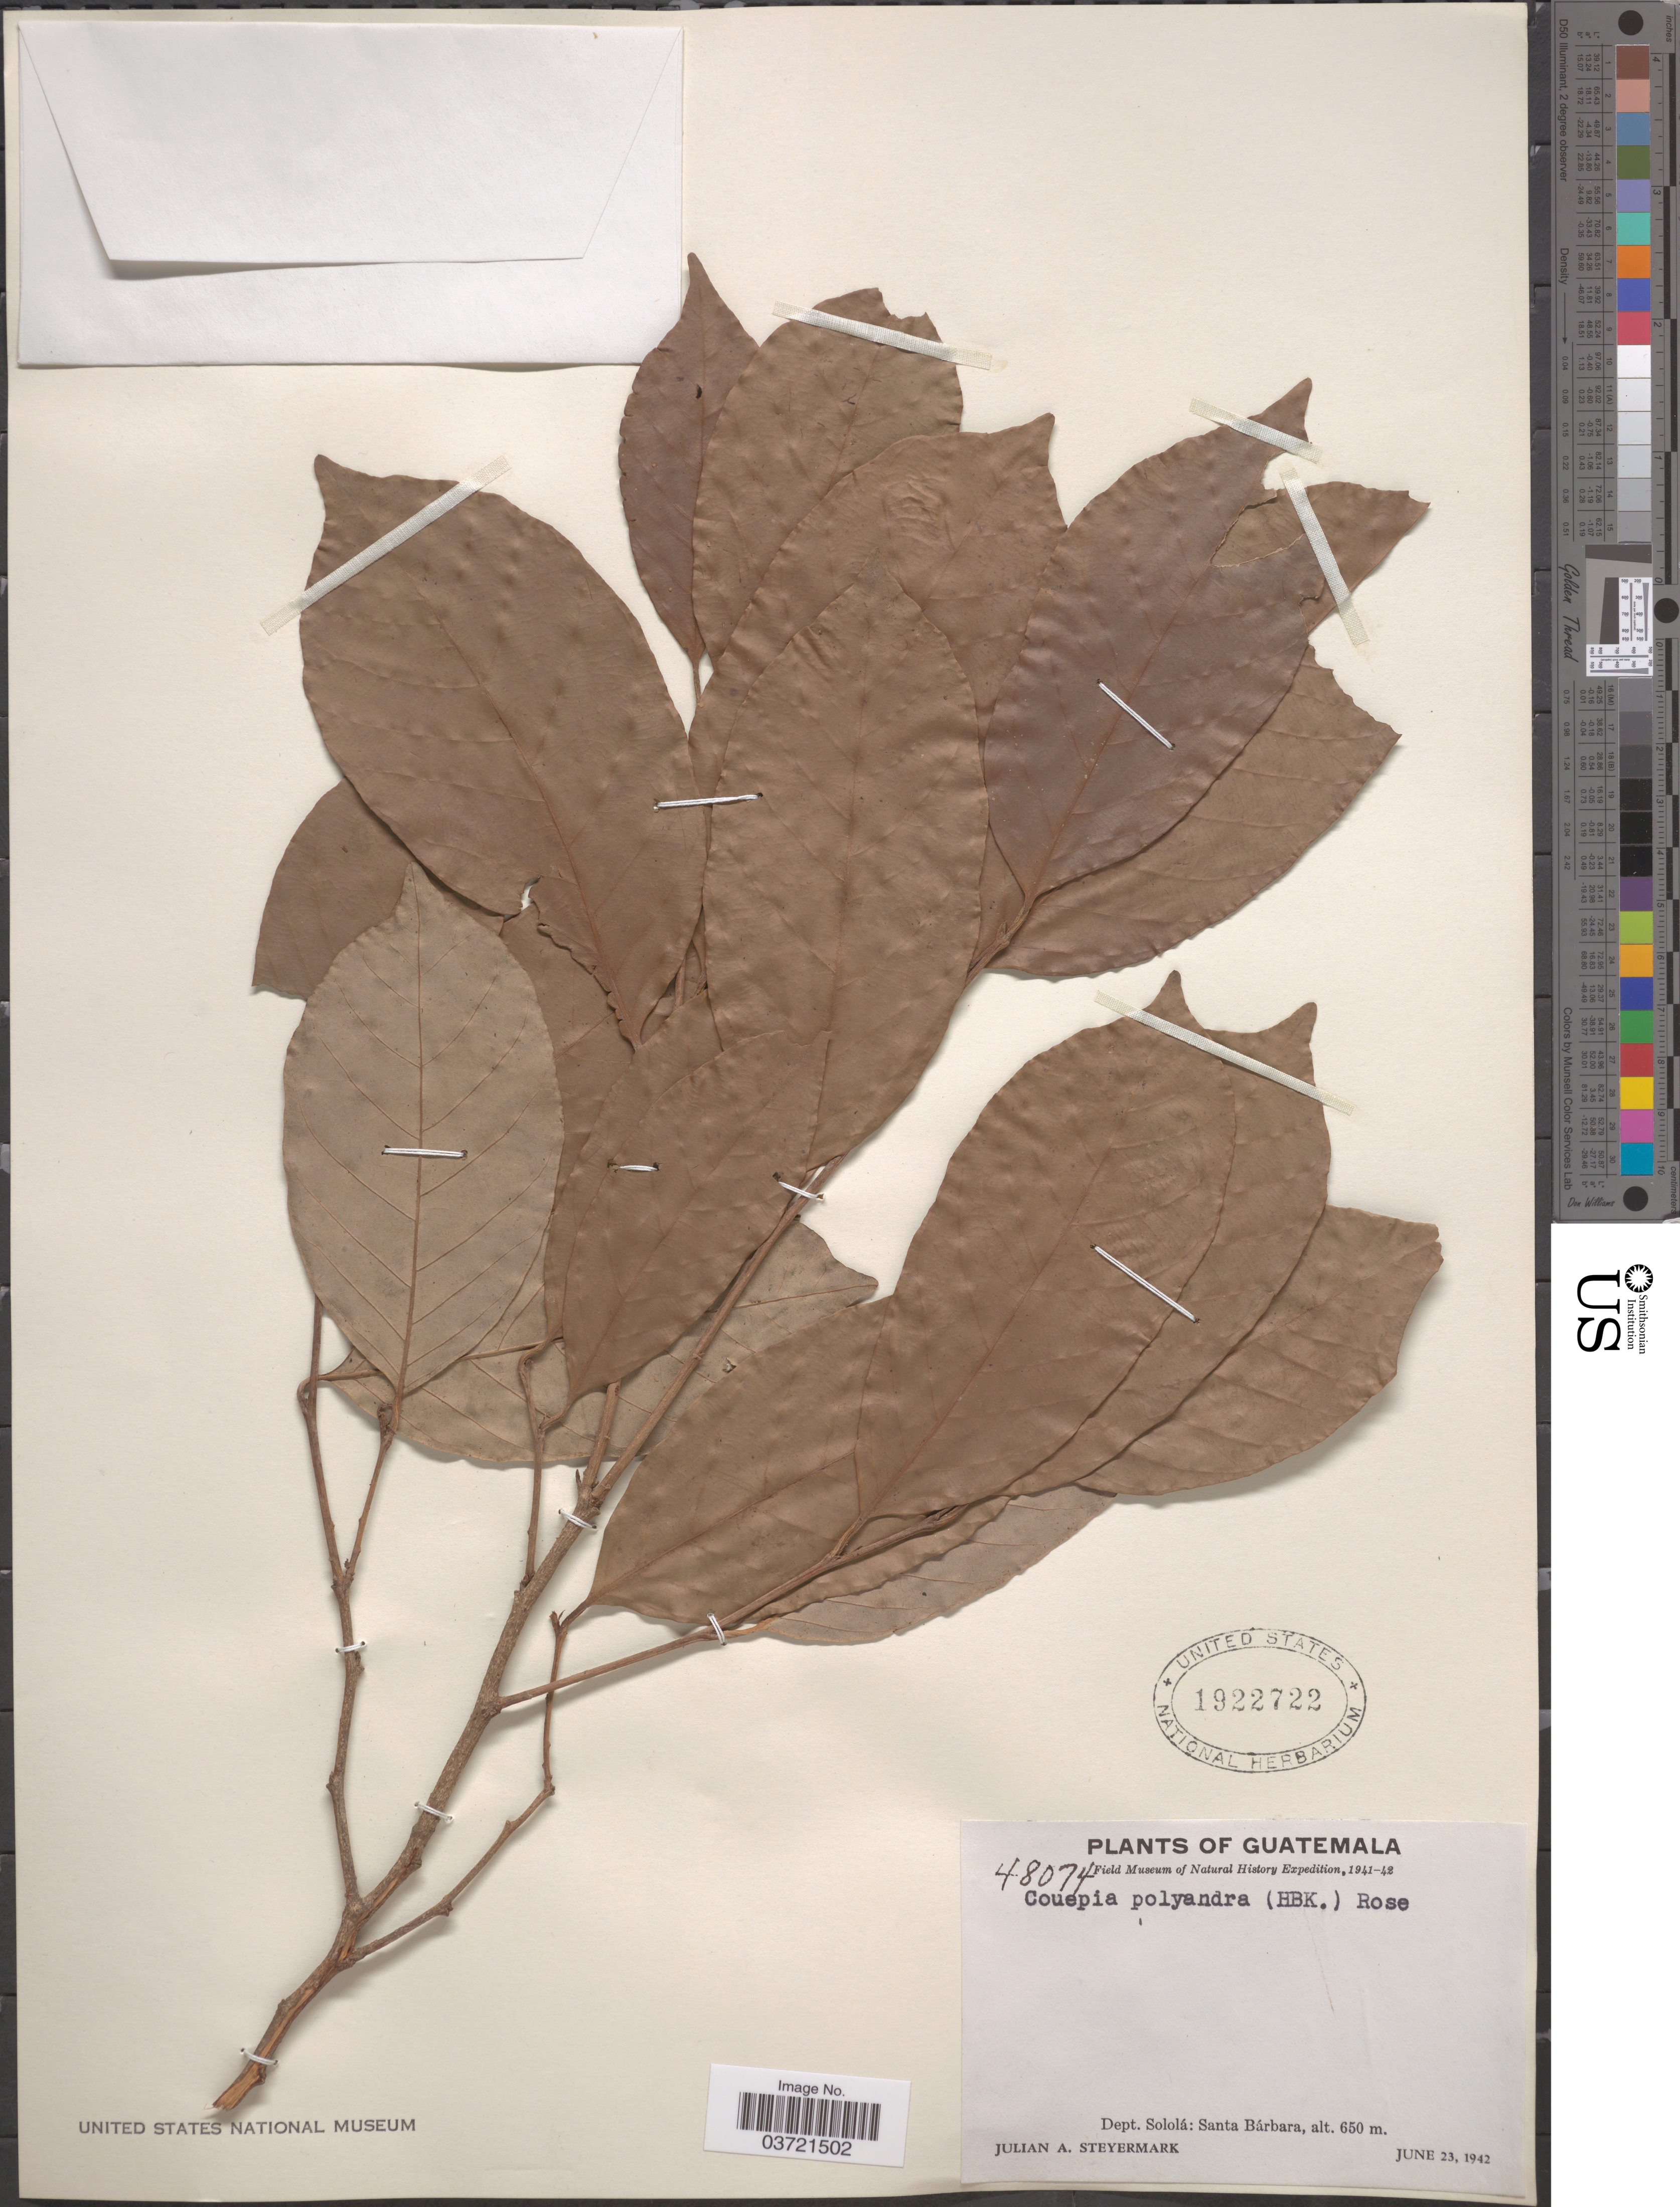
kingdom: Plantae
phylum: Tracheophyta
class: Magnoliopsida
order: Malpighiales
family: Chrysobalanaceae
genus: Couepia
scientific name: Couepia polyandra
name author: (Kunth) Rose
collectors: J. Steyermark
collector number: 48074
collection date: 1942-06-23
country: Guatemala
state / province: Solola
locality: Dept. Sololá: Santa Bárbara.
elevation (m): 650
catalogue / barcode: US 1922722